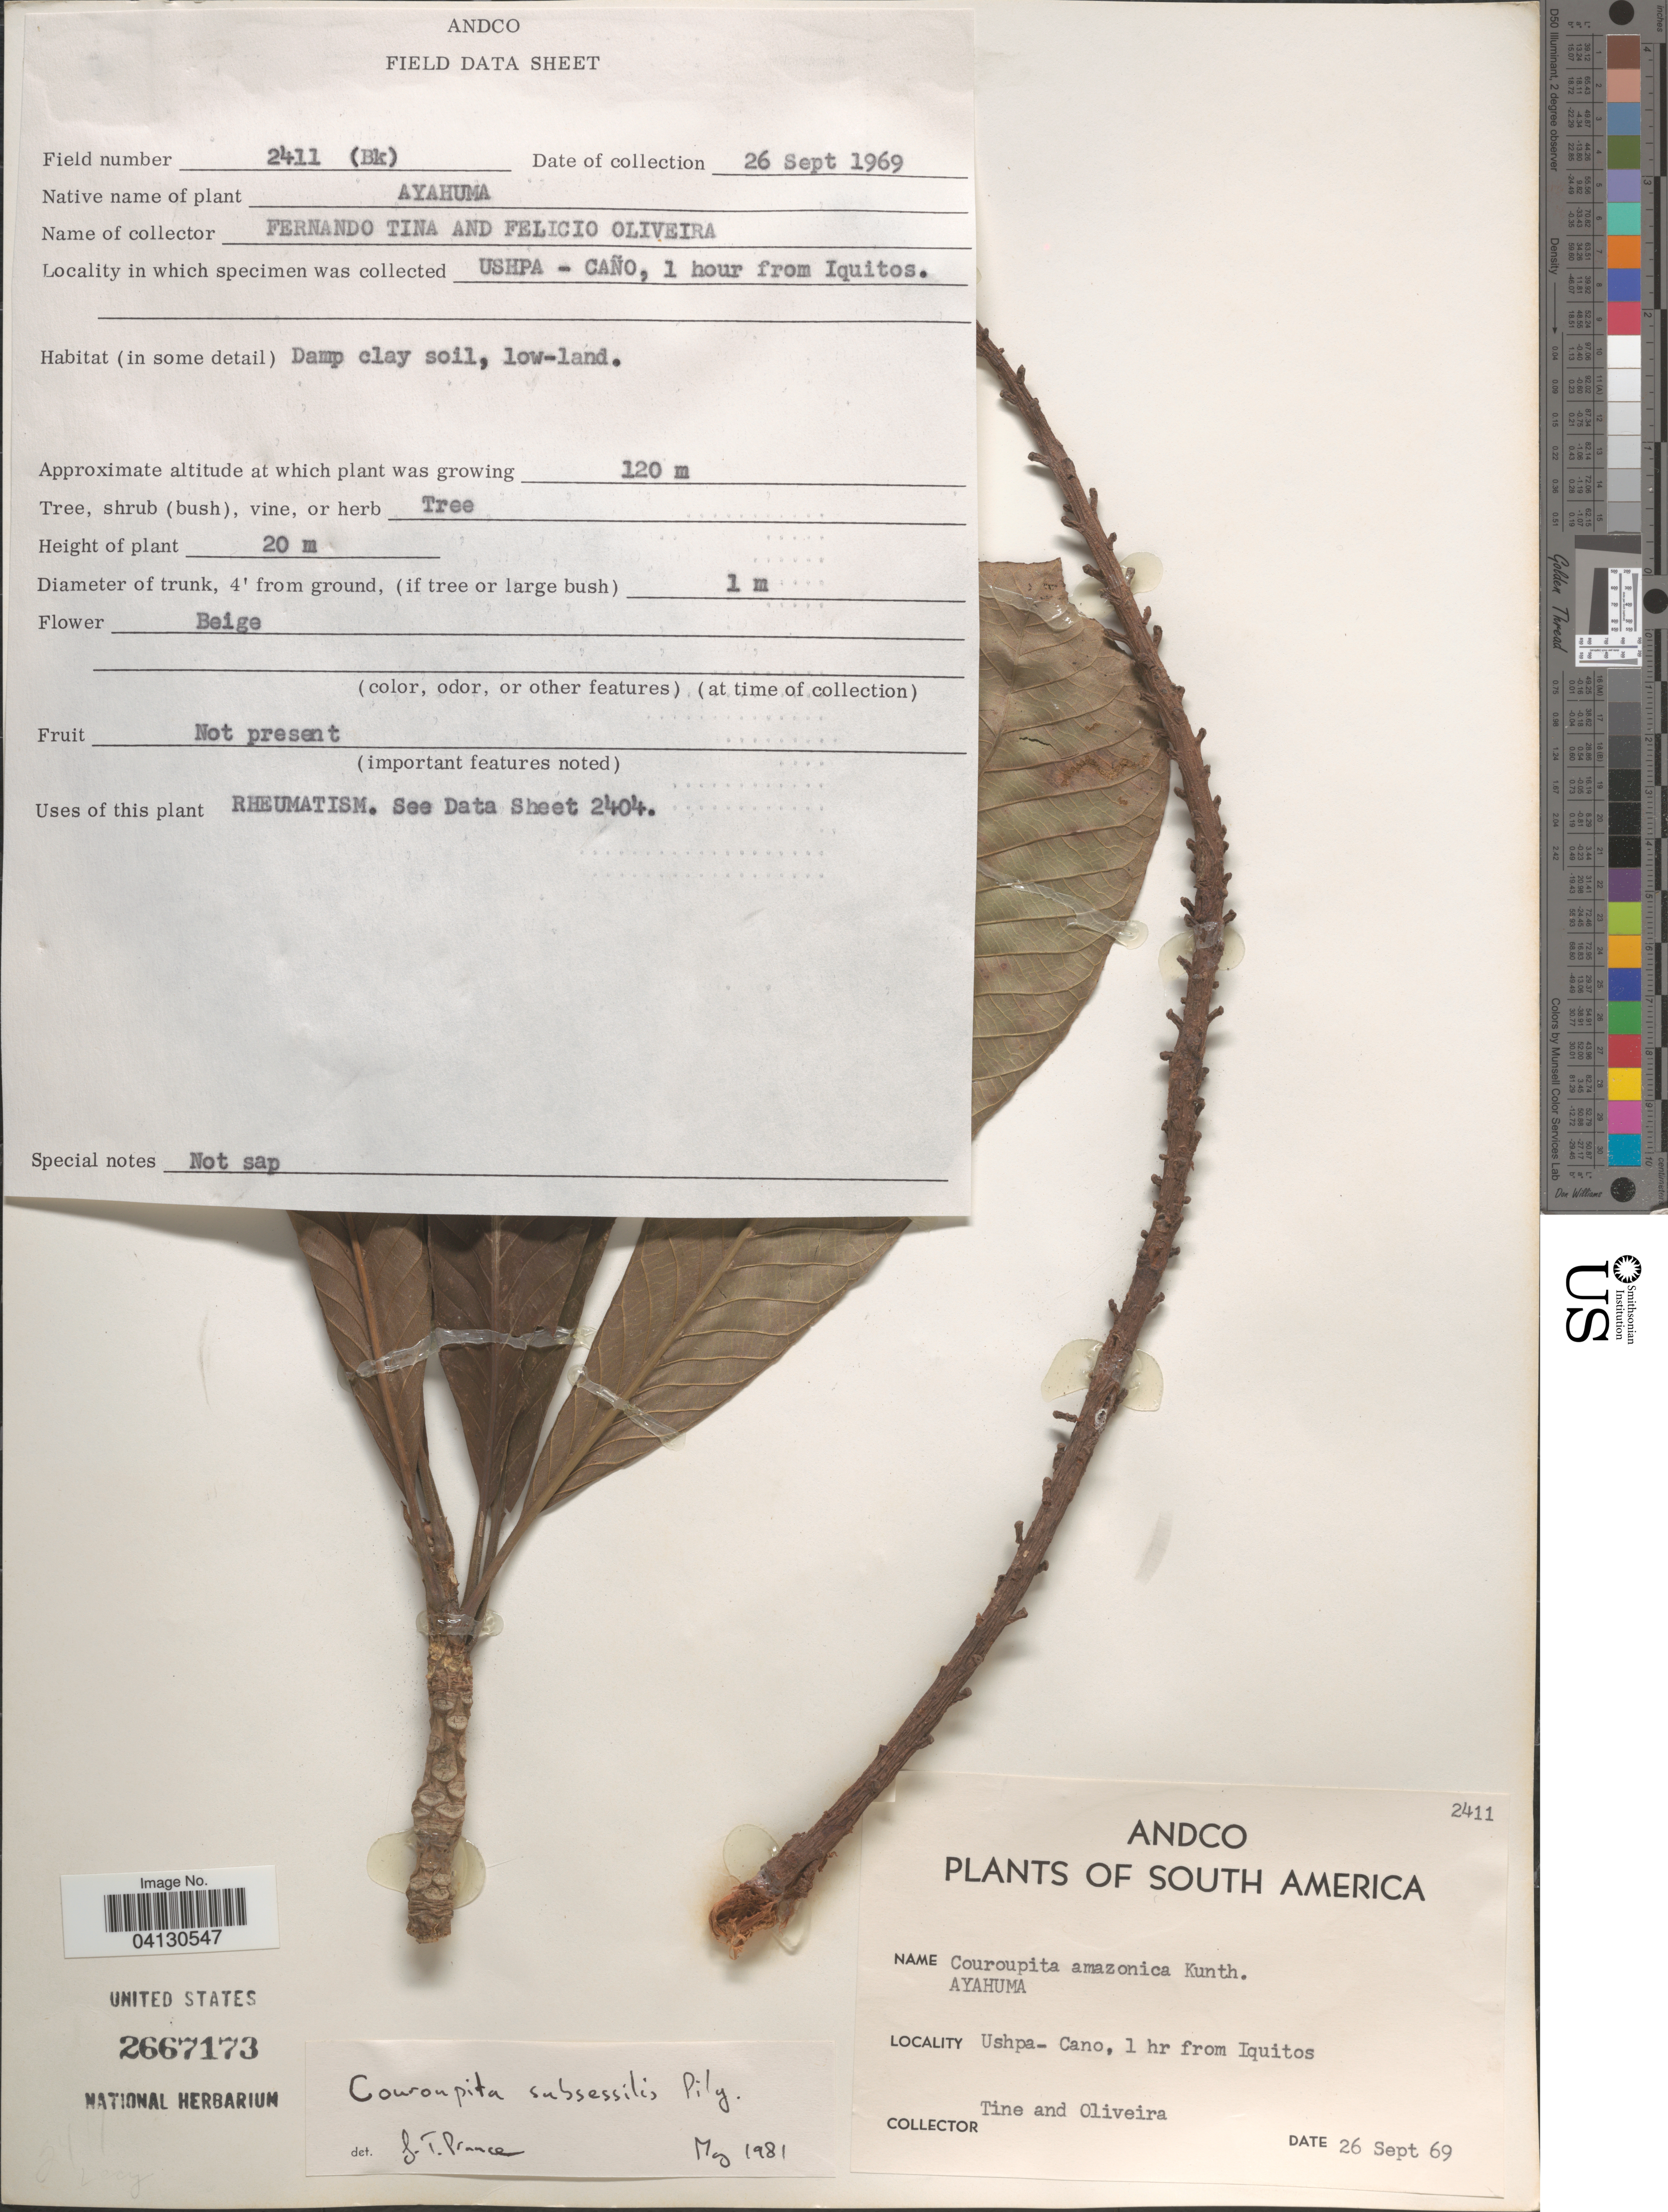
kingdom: Plantae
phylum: Tracheophyta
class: Magnoliopsida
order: Ericales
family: Lecythidaceae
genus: Couroupita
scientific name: Couroupita subsessilis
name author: Pilg.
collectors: F. Tina & F. Oliveira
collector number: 2411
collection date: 1969-09-26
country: Peru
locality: South America. Ushpa-Caño, 1 hour from Iquitos.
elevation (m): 120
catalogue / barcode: US 2667173